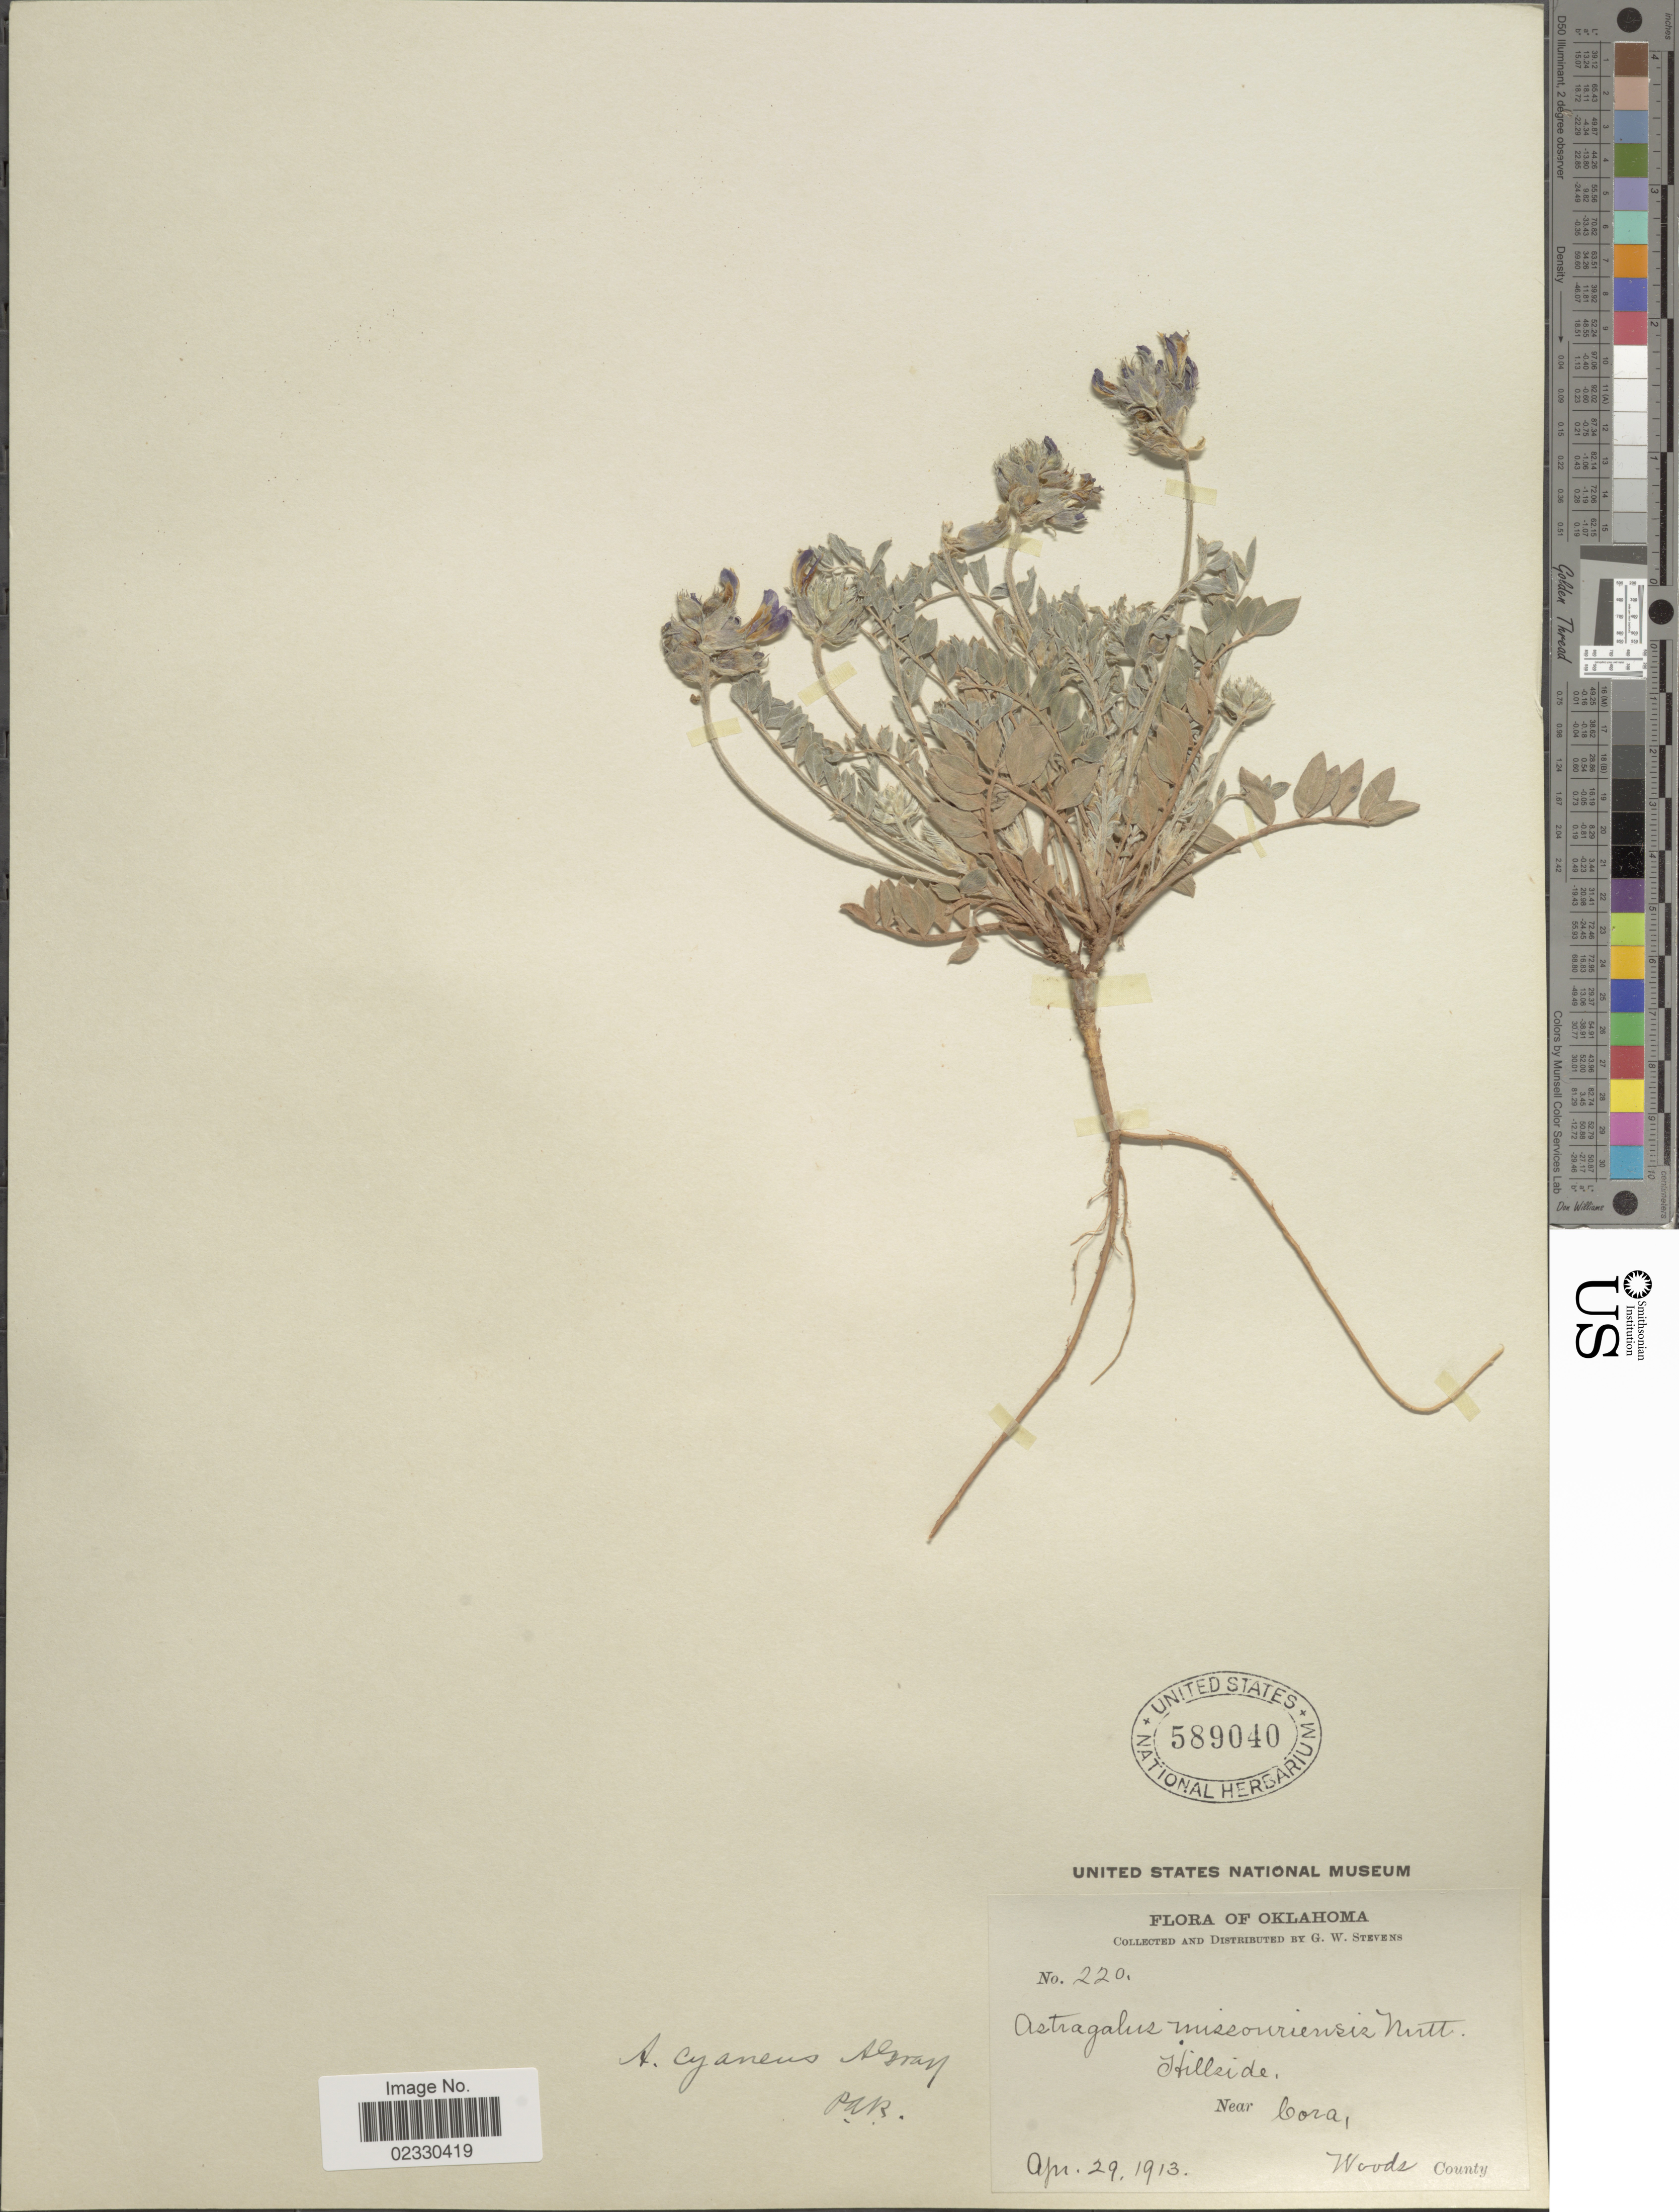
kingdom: Plantae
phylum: Tracheophyta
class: Magnoliopsida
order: Fabales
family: Fabaceae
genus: Astragalus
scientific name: Astragalus cyaneus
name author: A. Gray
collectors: G. W. Stevens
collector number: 220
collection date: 1913-04-29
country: United States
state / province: Oklahoma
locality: Hillside, near Cora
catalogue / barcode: US 589040